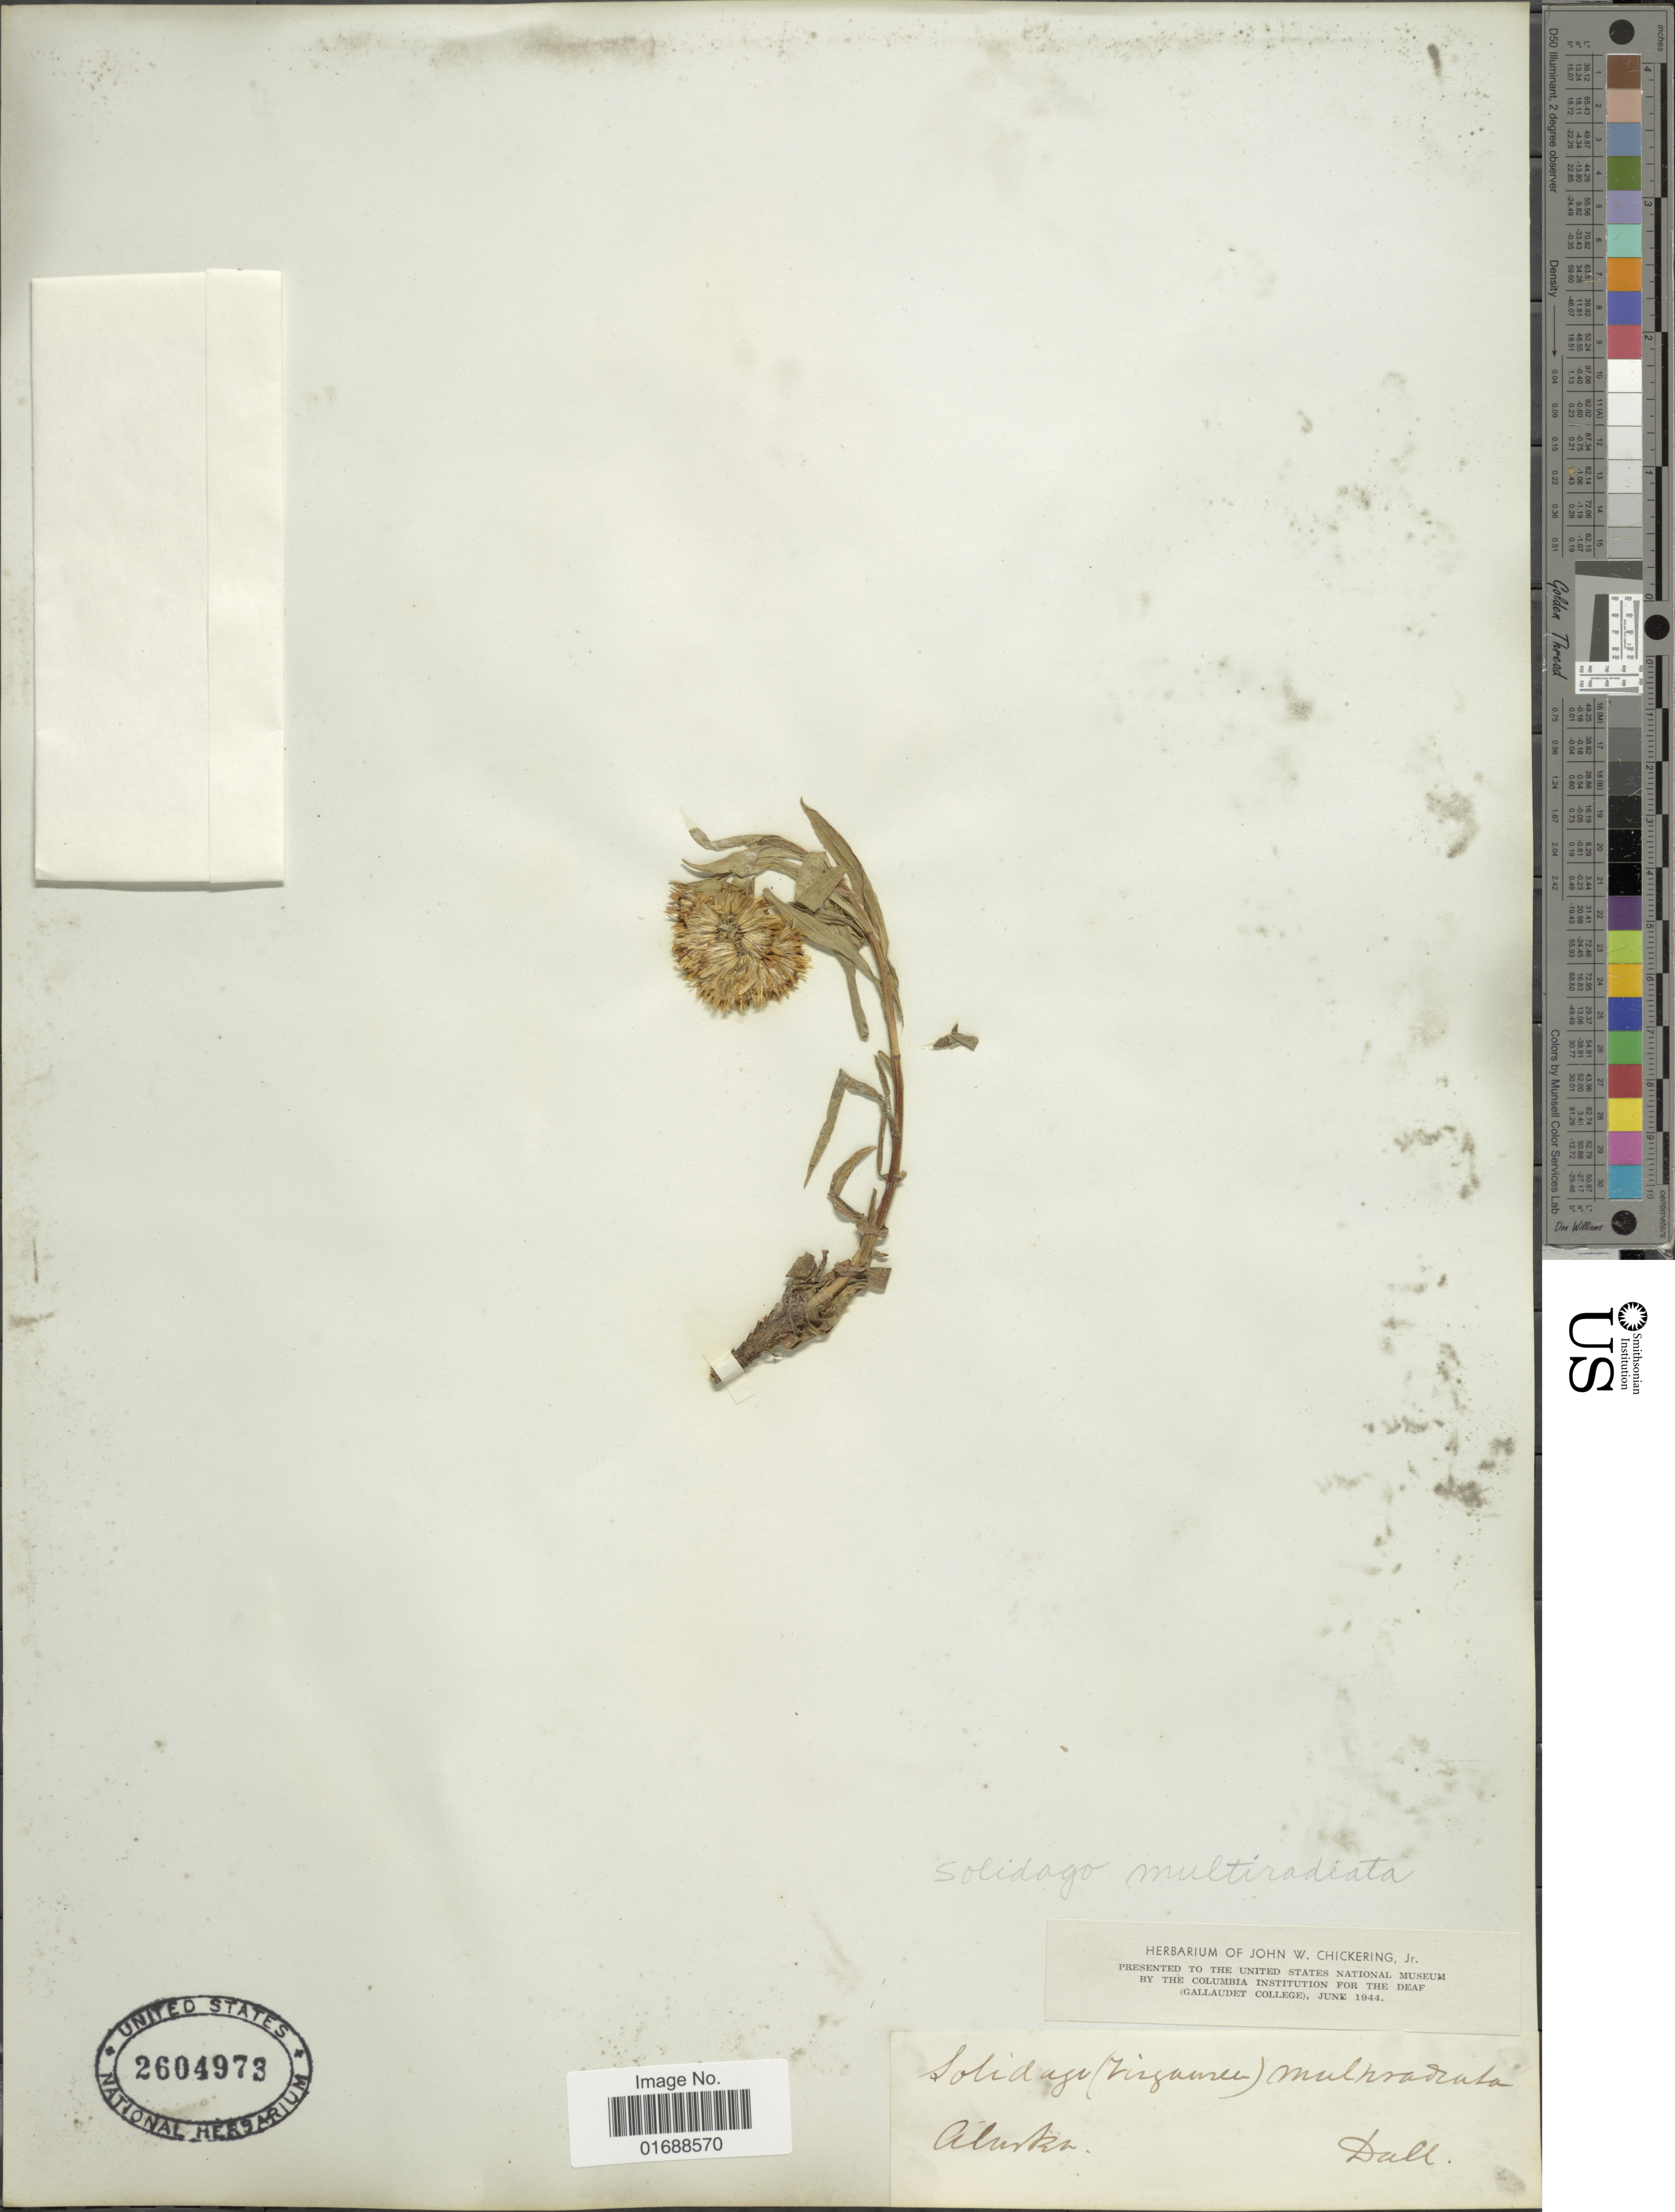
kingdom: Plantae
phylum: Tracheophyta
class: Magnoliopsida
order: Asterales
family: Asteraceae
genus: Solidago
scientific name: Solidago multiradiata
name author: Aiton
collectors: -. Dall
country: United States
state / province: Alaska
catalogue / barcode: US 2604973